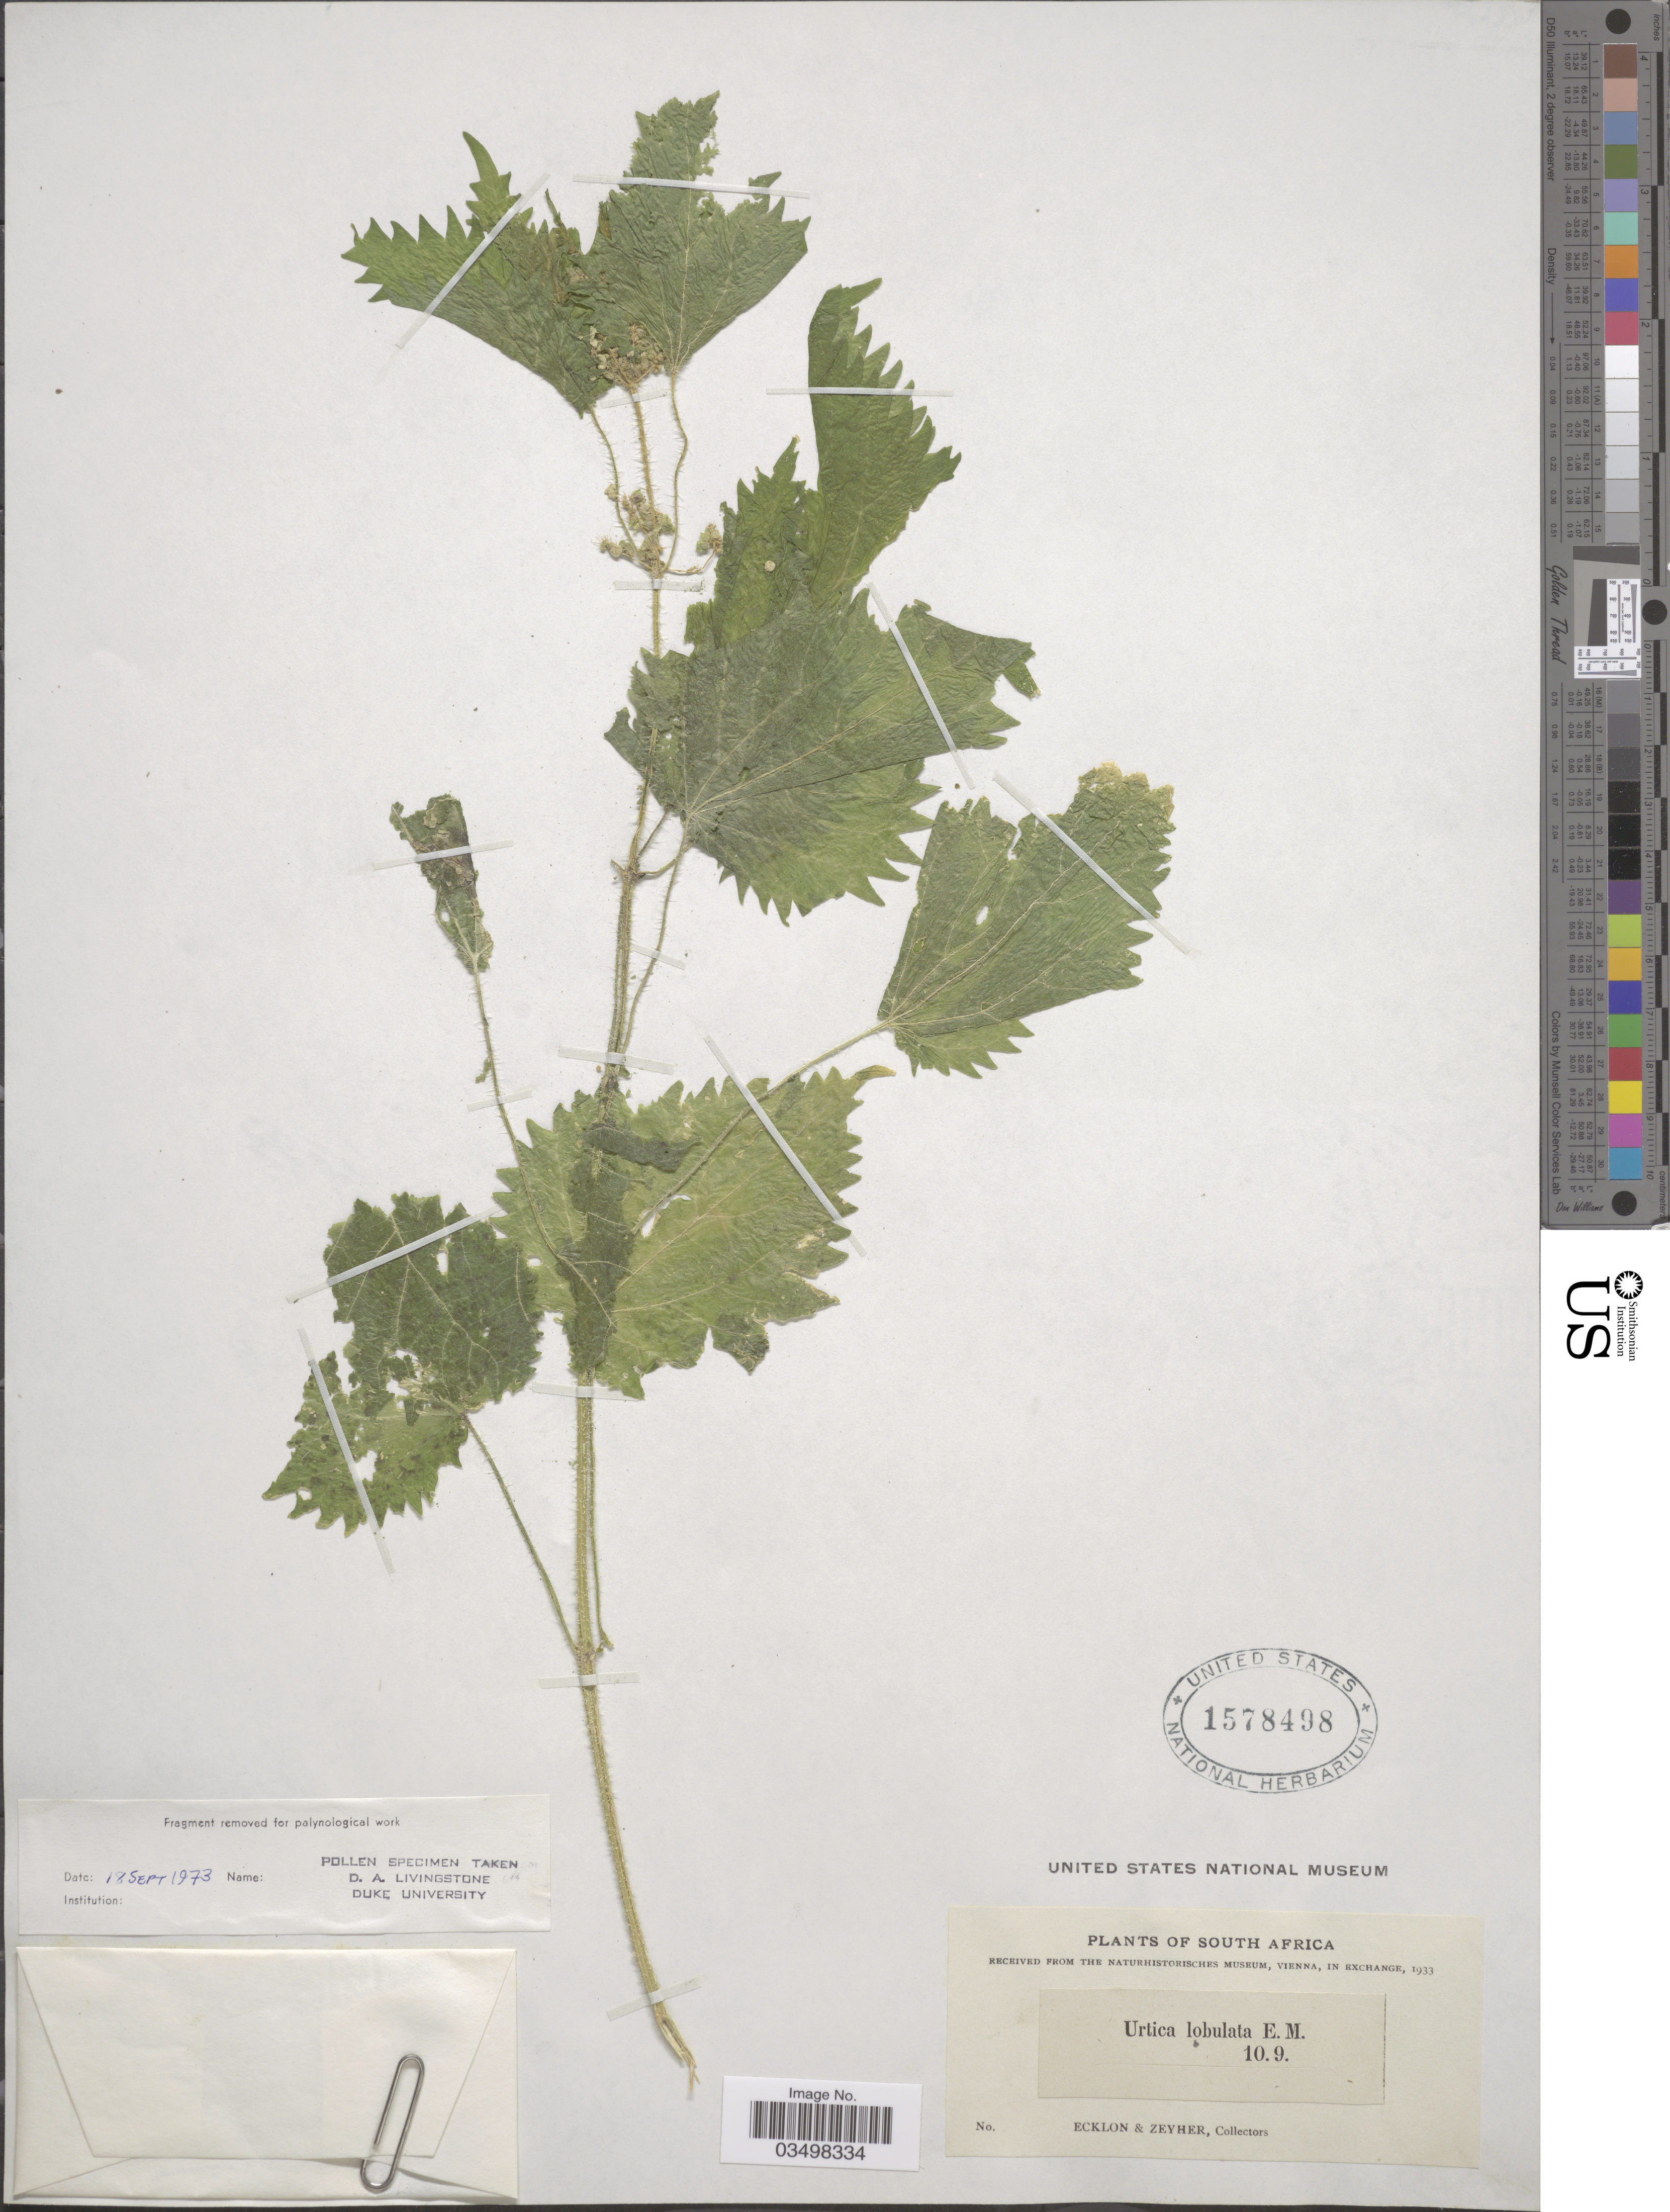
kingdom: Plantae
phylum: Tracheophyta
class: Magnoliopsida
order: Rosales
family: Urticaceae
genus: Urtica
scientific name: Urtica lobulata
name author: E. Mey.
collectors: -. Ecklon & -. Zeyher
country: South Africa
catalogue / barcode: US 1578498